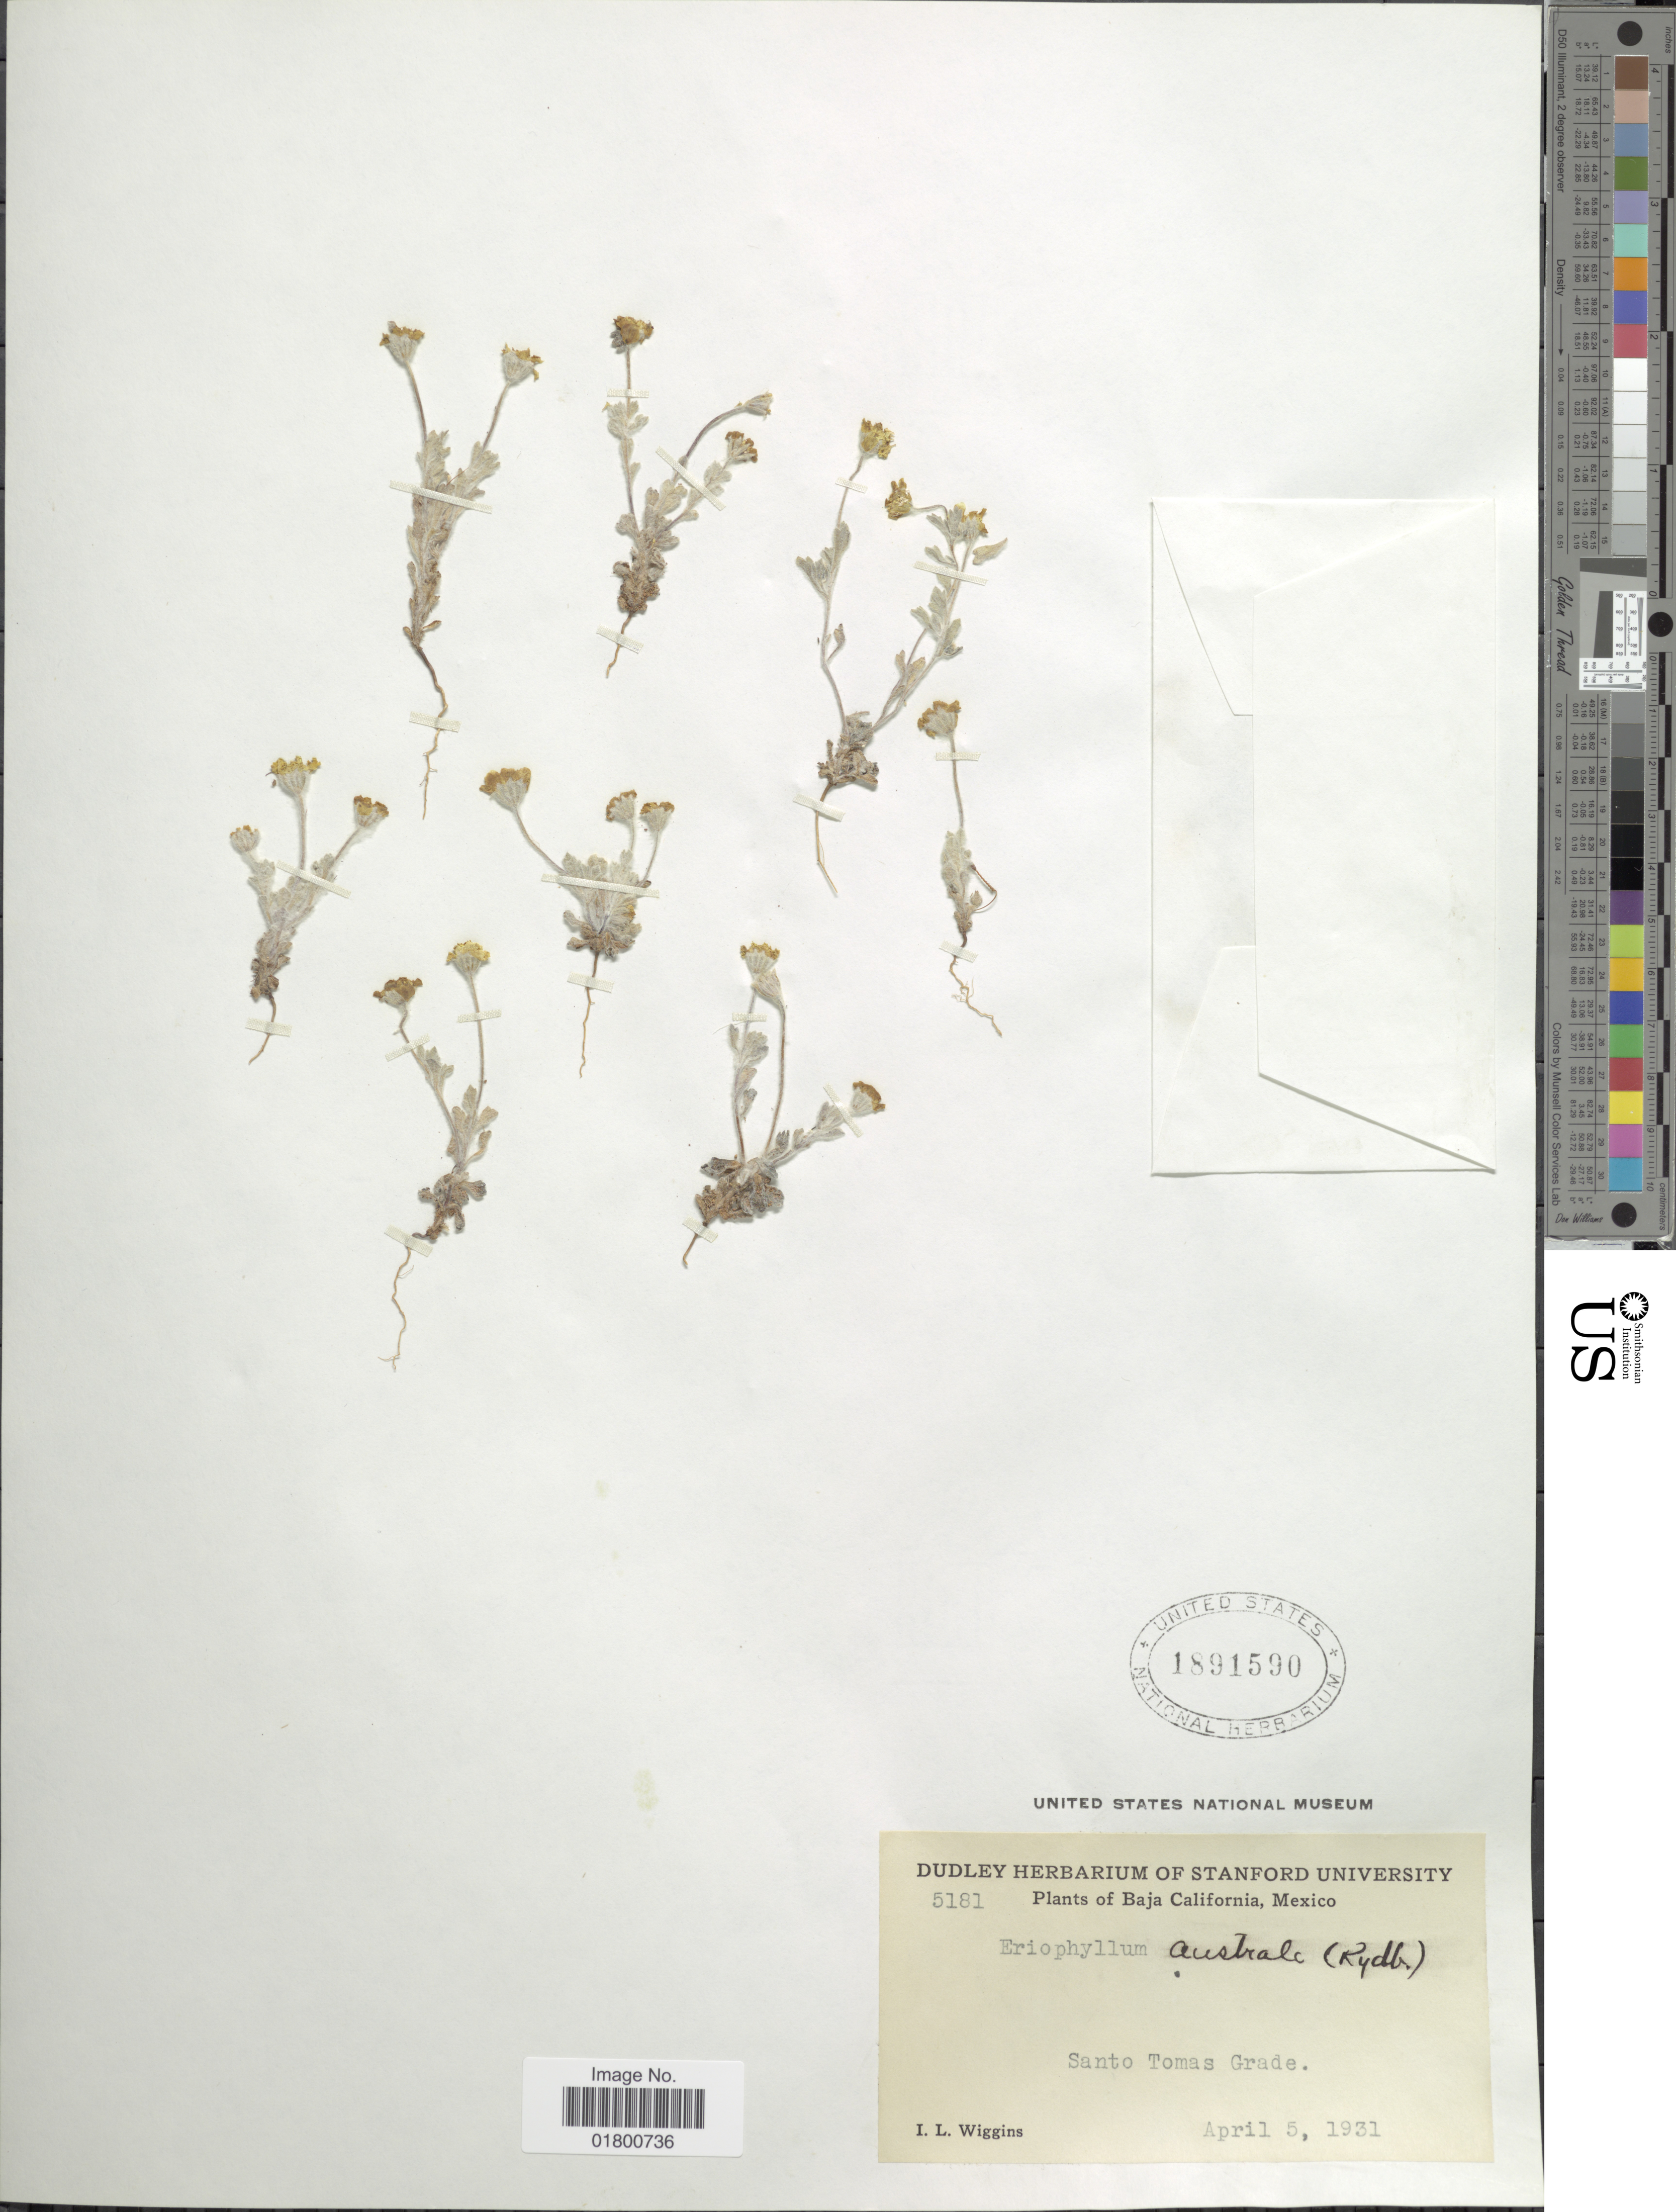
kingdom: Plantae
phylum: Tracheophyta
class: Magnoliopsida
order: Asterales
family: Asteraceae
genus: Eriophyllum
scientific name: Eriophyllum australe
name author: Rydb.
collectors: I. L. Wiggins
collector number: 5181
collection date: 1931-04-05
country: Mexico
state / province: Baja California Sur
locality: Santo Tomas Grade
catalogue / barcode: US 1891590